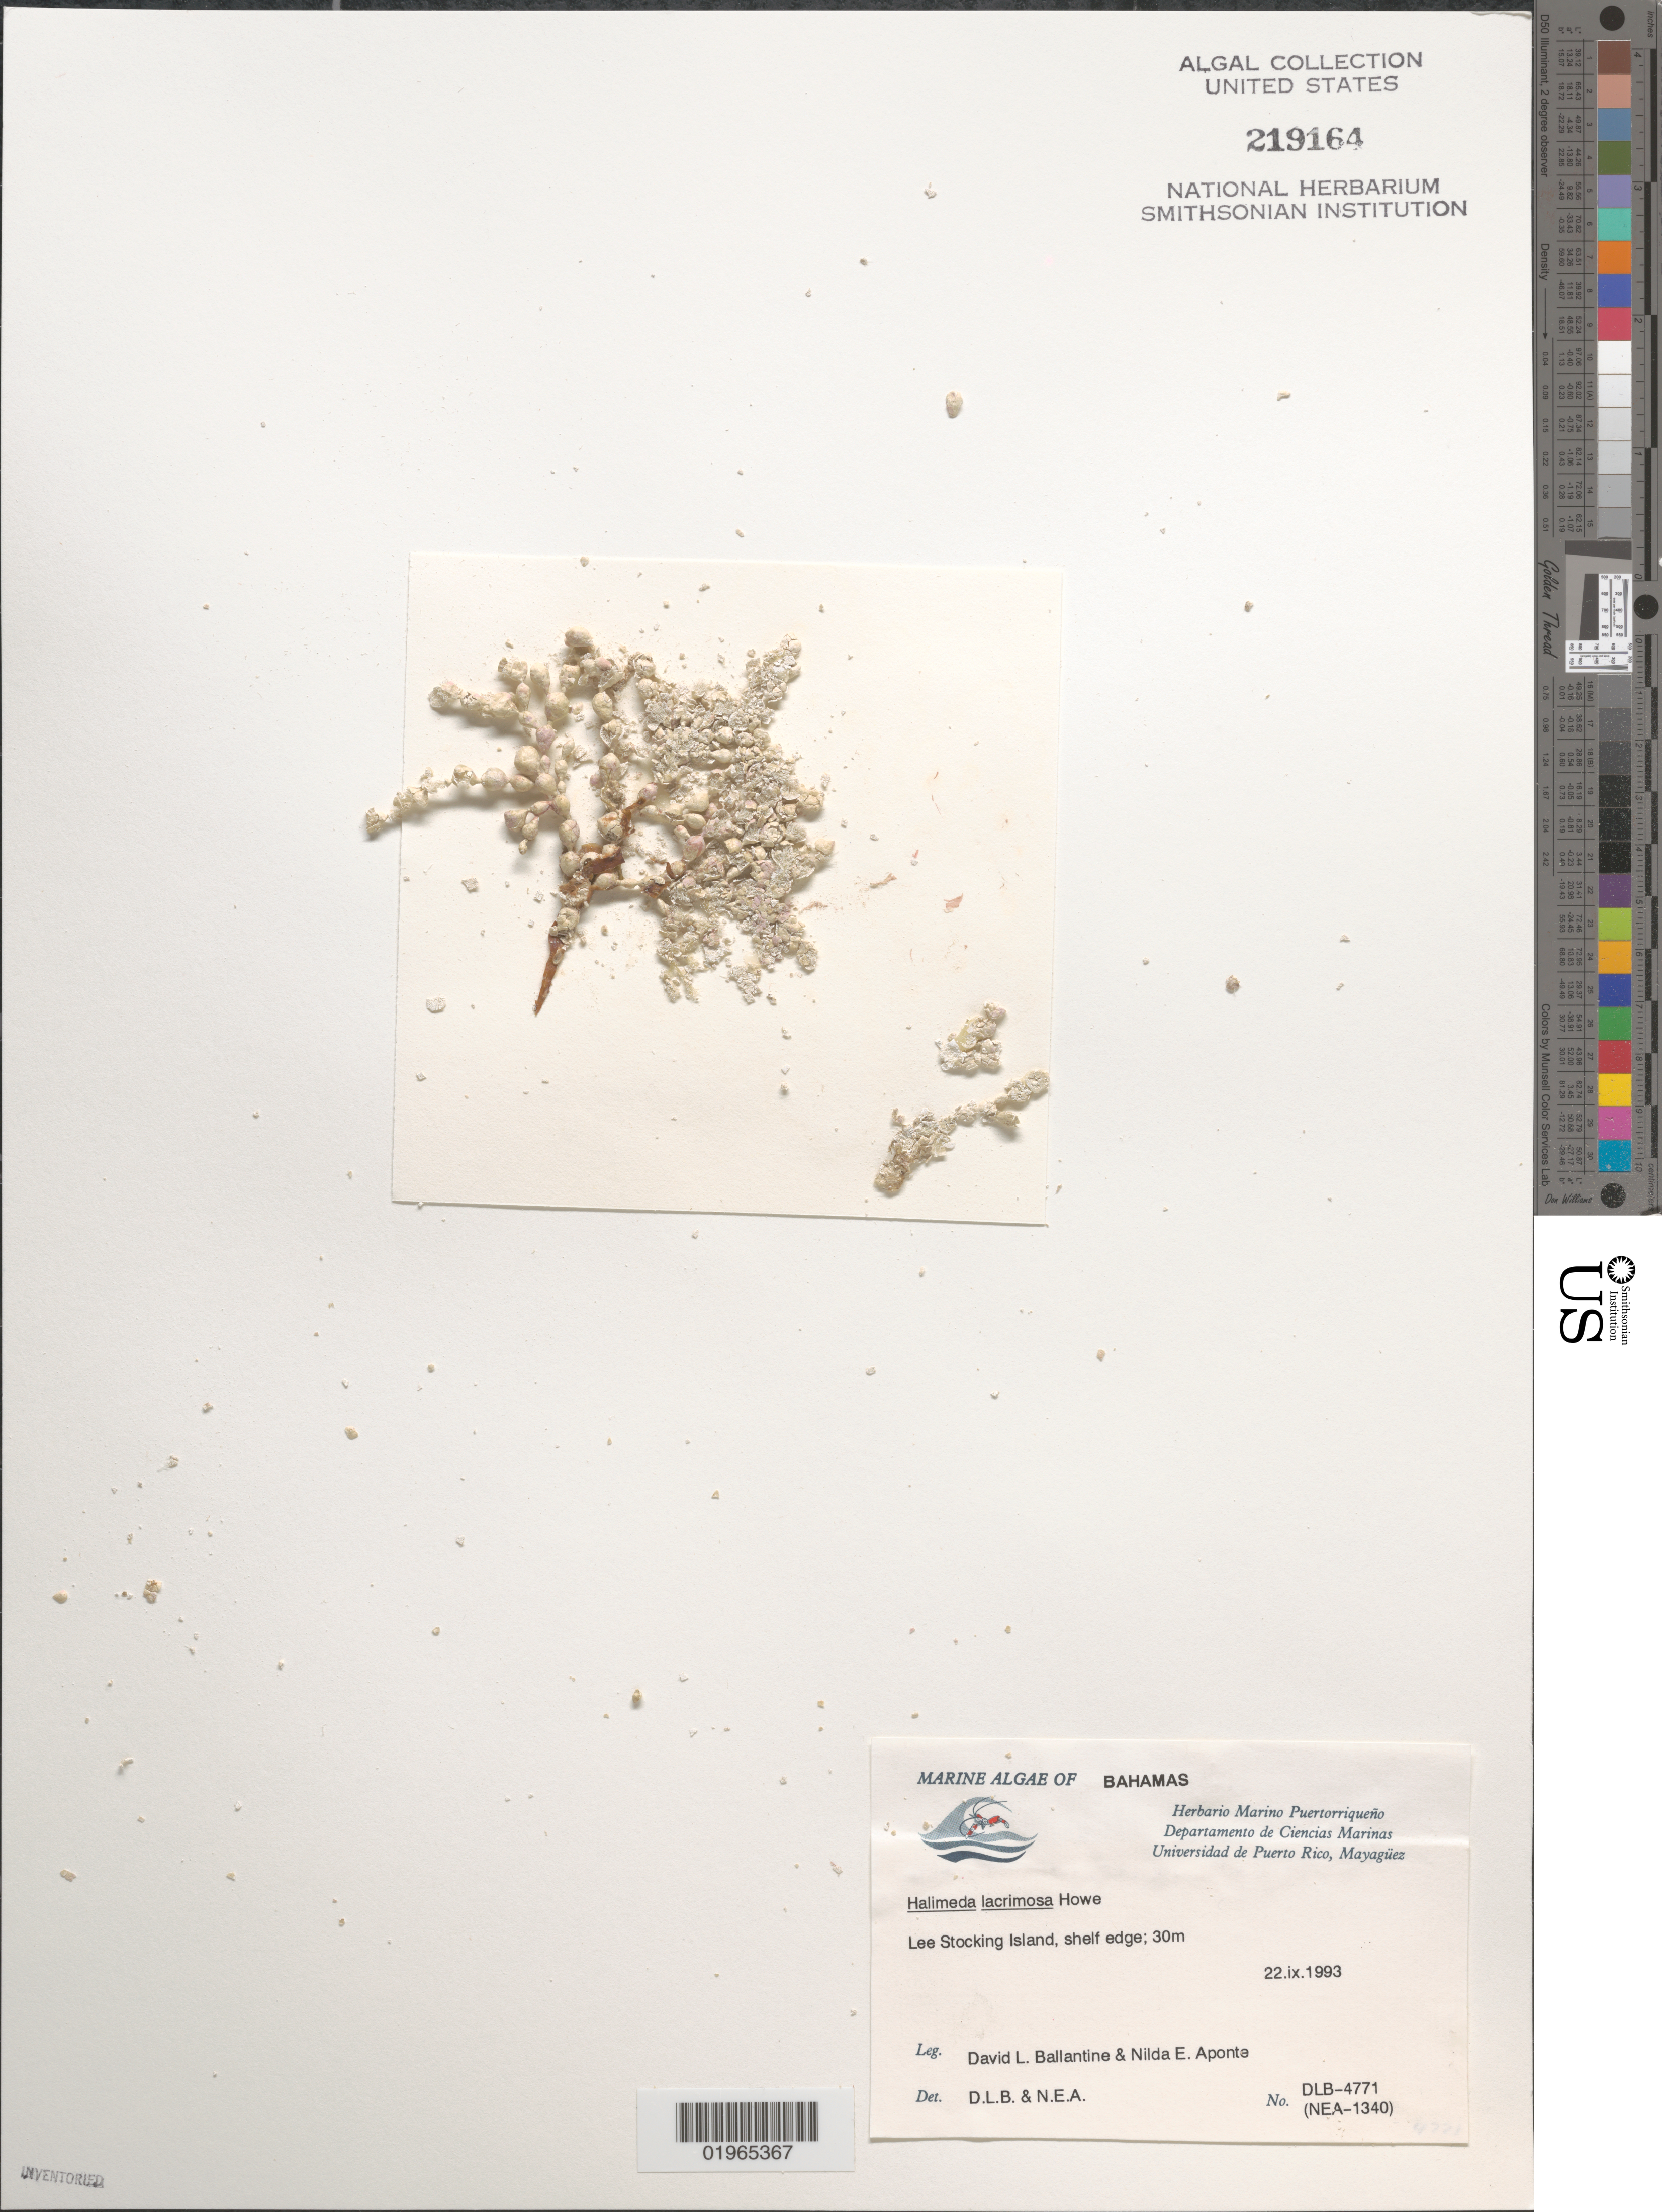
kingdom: Plantae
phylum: Chlorophyta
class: Ulvophyceae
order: Bryopsidales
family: Halimedaceae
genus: Halimeda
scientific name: Halimeda lacrimosa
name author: M. Howe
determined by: Ballantine, D. L.; Aponte, N. E.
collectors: D.L. Ballantine & N. E. Aponte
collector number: DLB 4771, NEA 1340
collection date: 1993-09-22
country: Bahamas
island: Lee Stocking Island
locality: Shelf edge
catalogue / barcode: US 219164